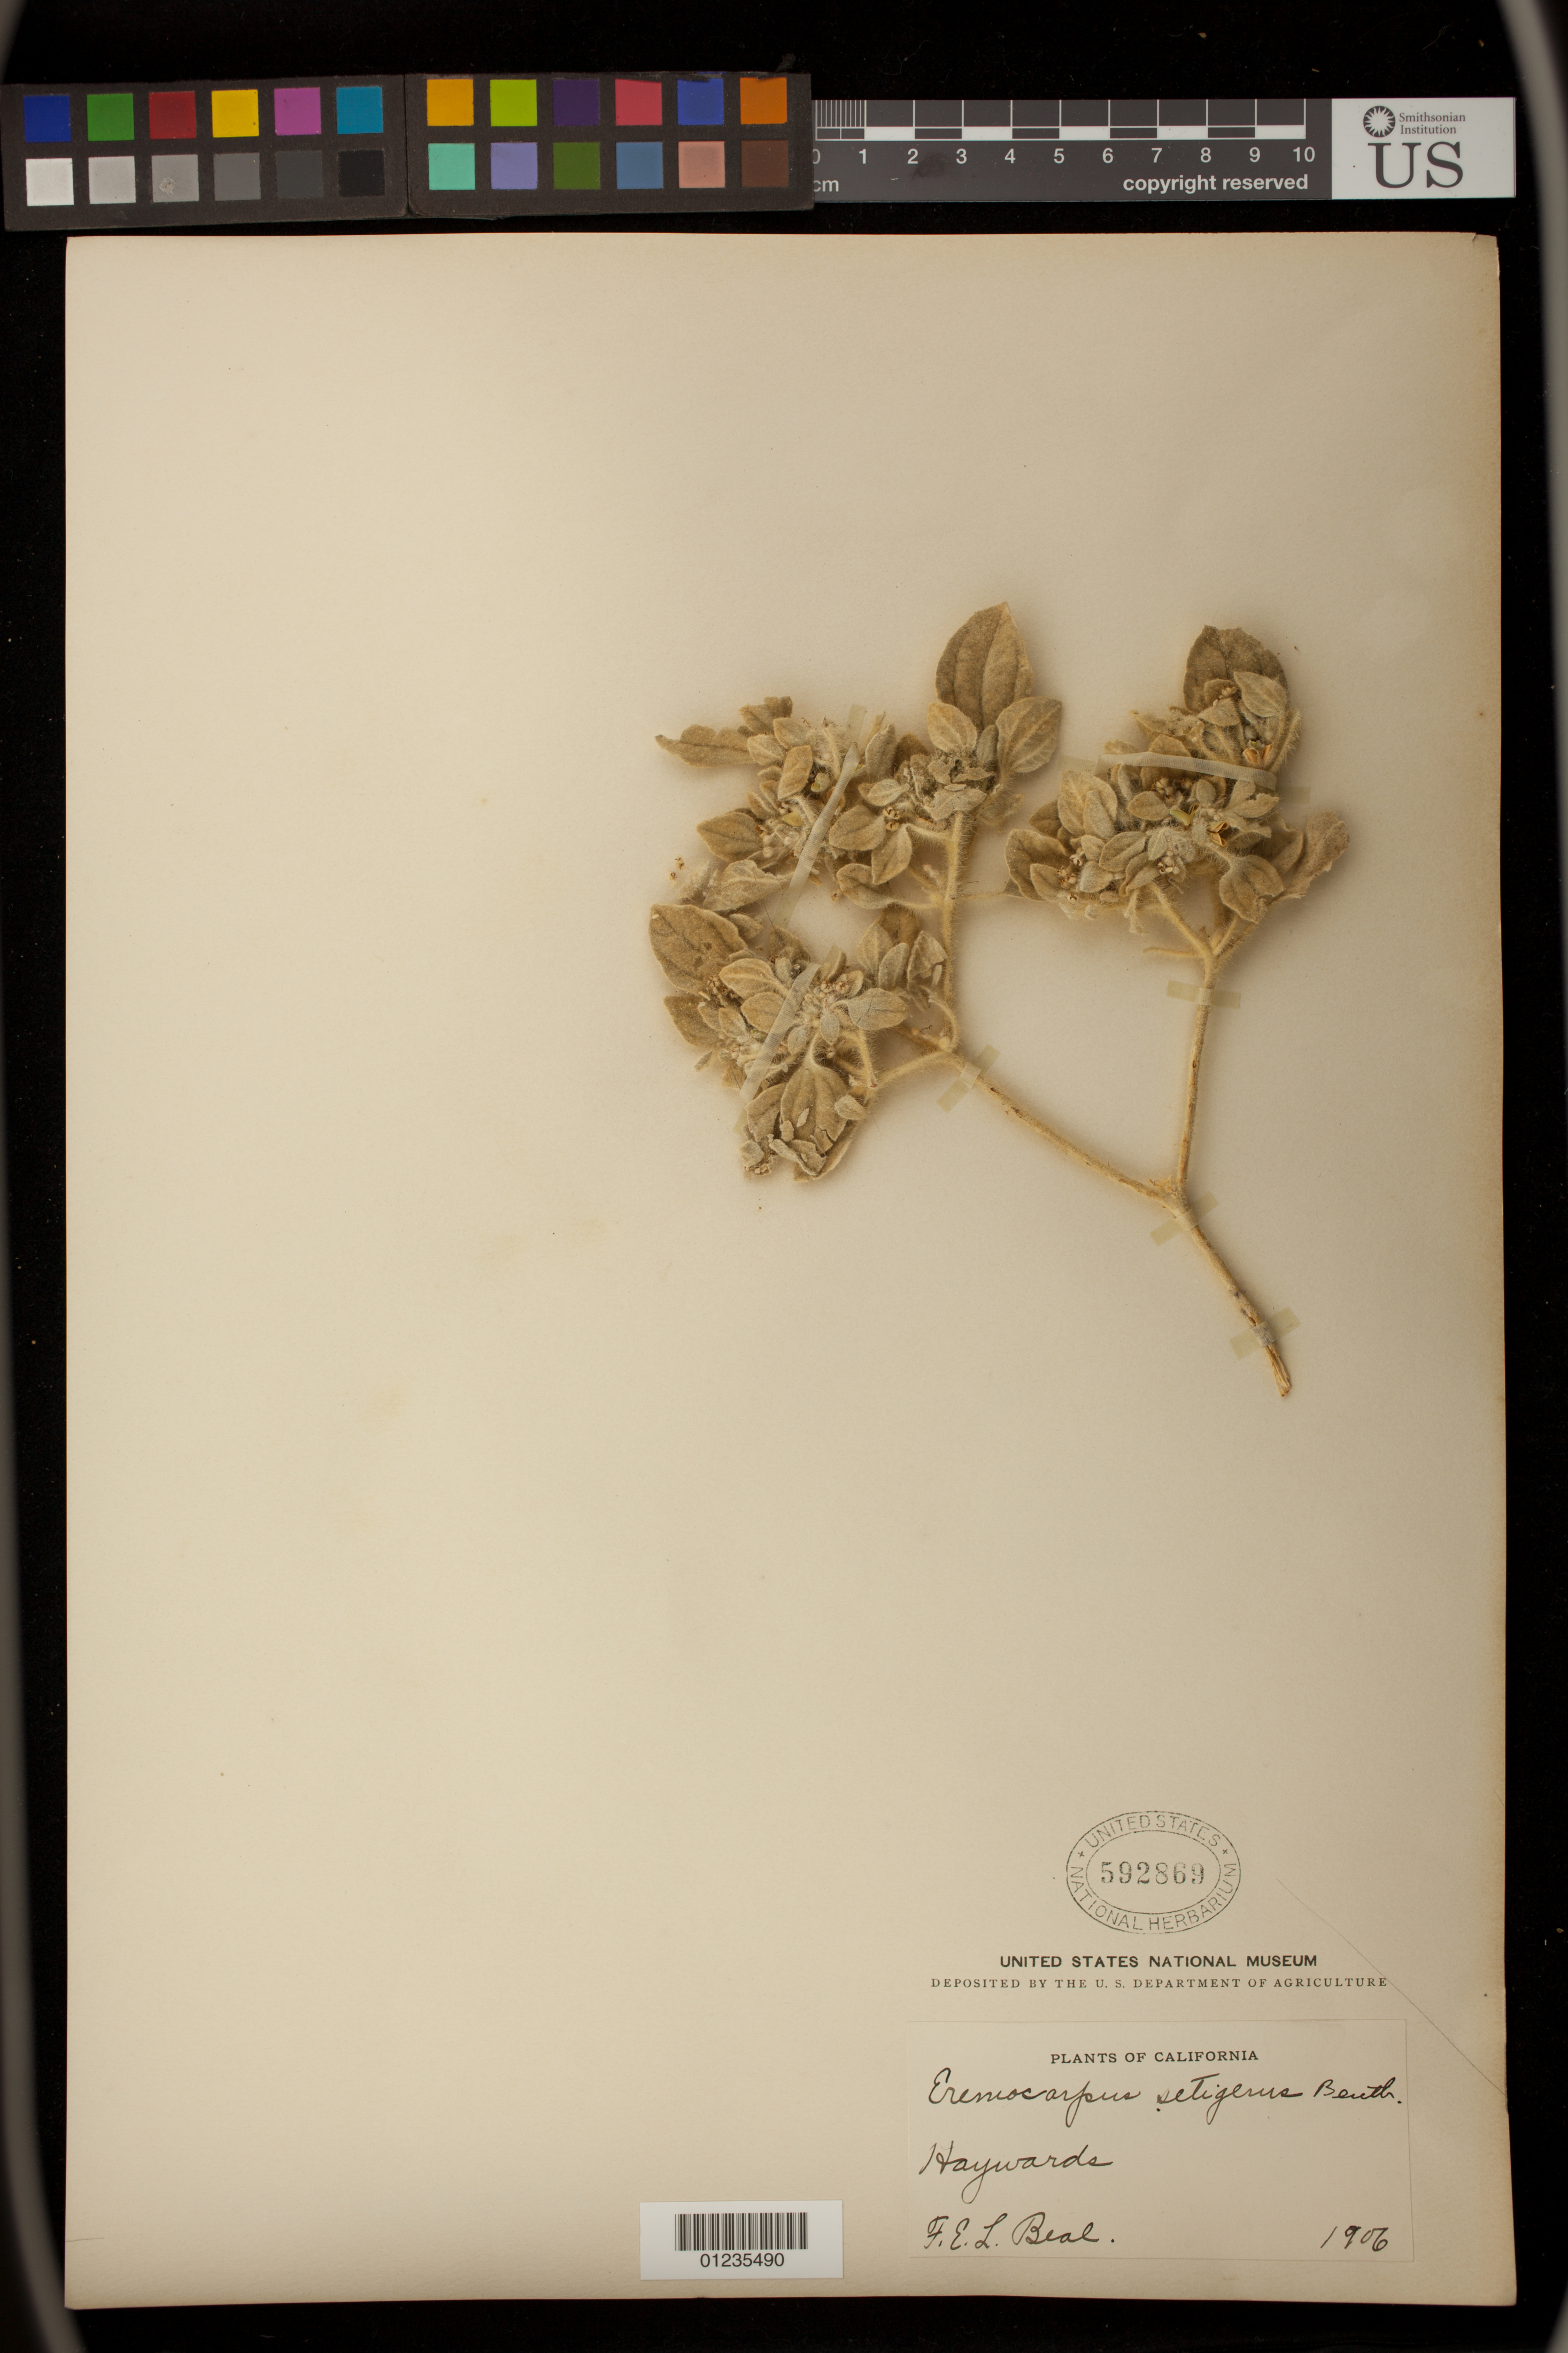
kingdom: Plantae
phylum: Tracheophyta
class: Magnoliopsida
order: Malpighiales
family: Euphorbiaceae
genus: Eremocarpus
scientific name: Eremocarpus setigerus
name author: (Hook.) Benth.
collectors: F. Beal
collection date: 1906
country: United States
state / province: California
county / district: Alameda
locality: Haywards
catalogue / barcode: US 592869